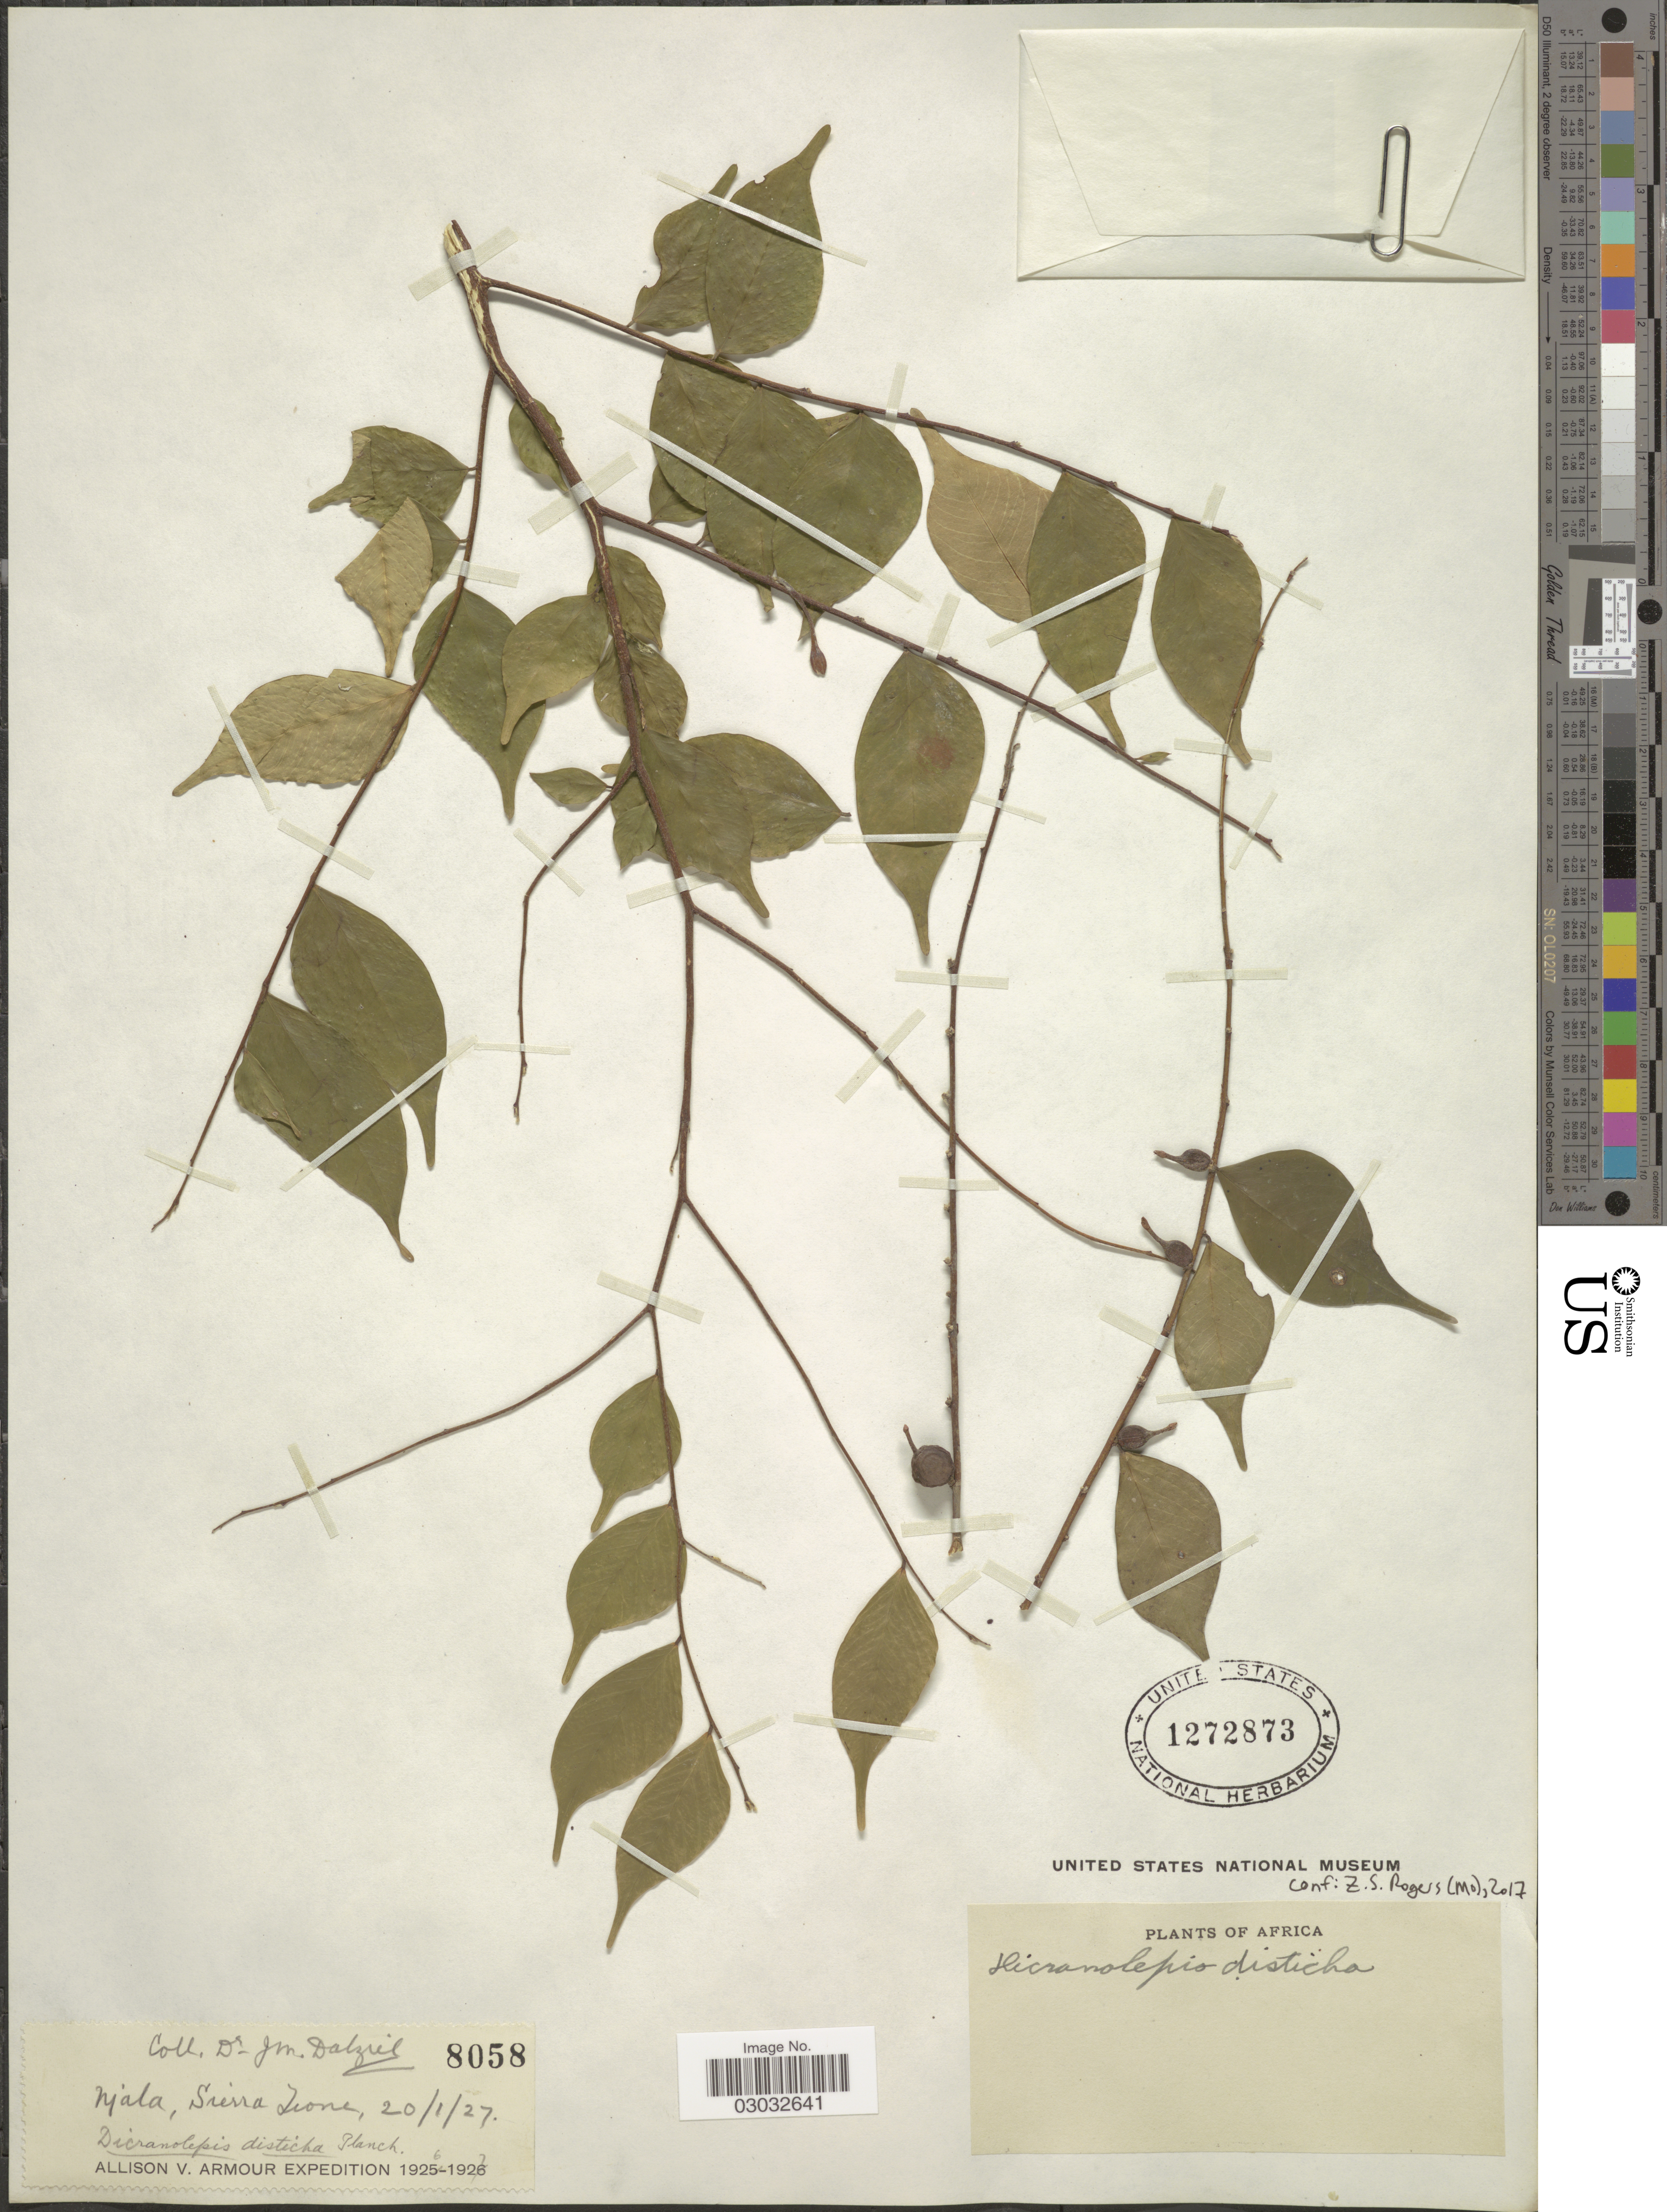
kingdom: Plantae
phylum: Tracheophyta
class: Magnoliopsida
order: Malvales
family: Thymelaeaceae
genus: Dicranolepis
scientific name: Dicranolepis disticha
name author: Planch.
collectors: J. Dalziel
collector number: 8058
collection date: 1927-01-20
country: Sierra Leone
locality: Njala.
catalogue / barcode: US 1272873